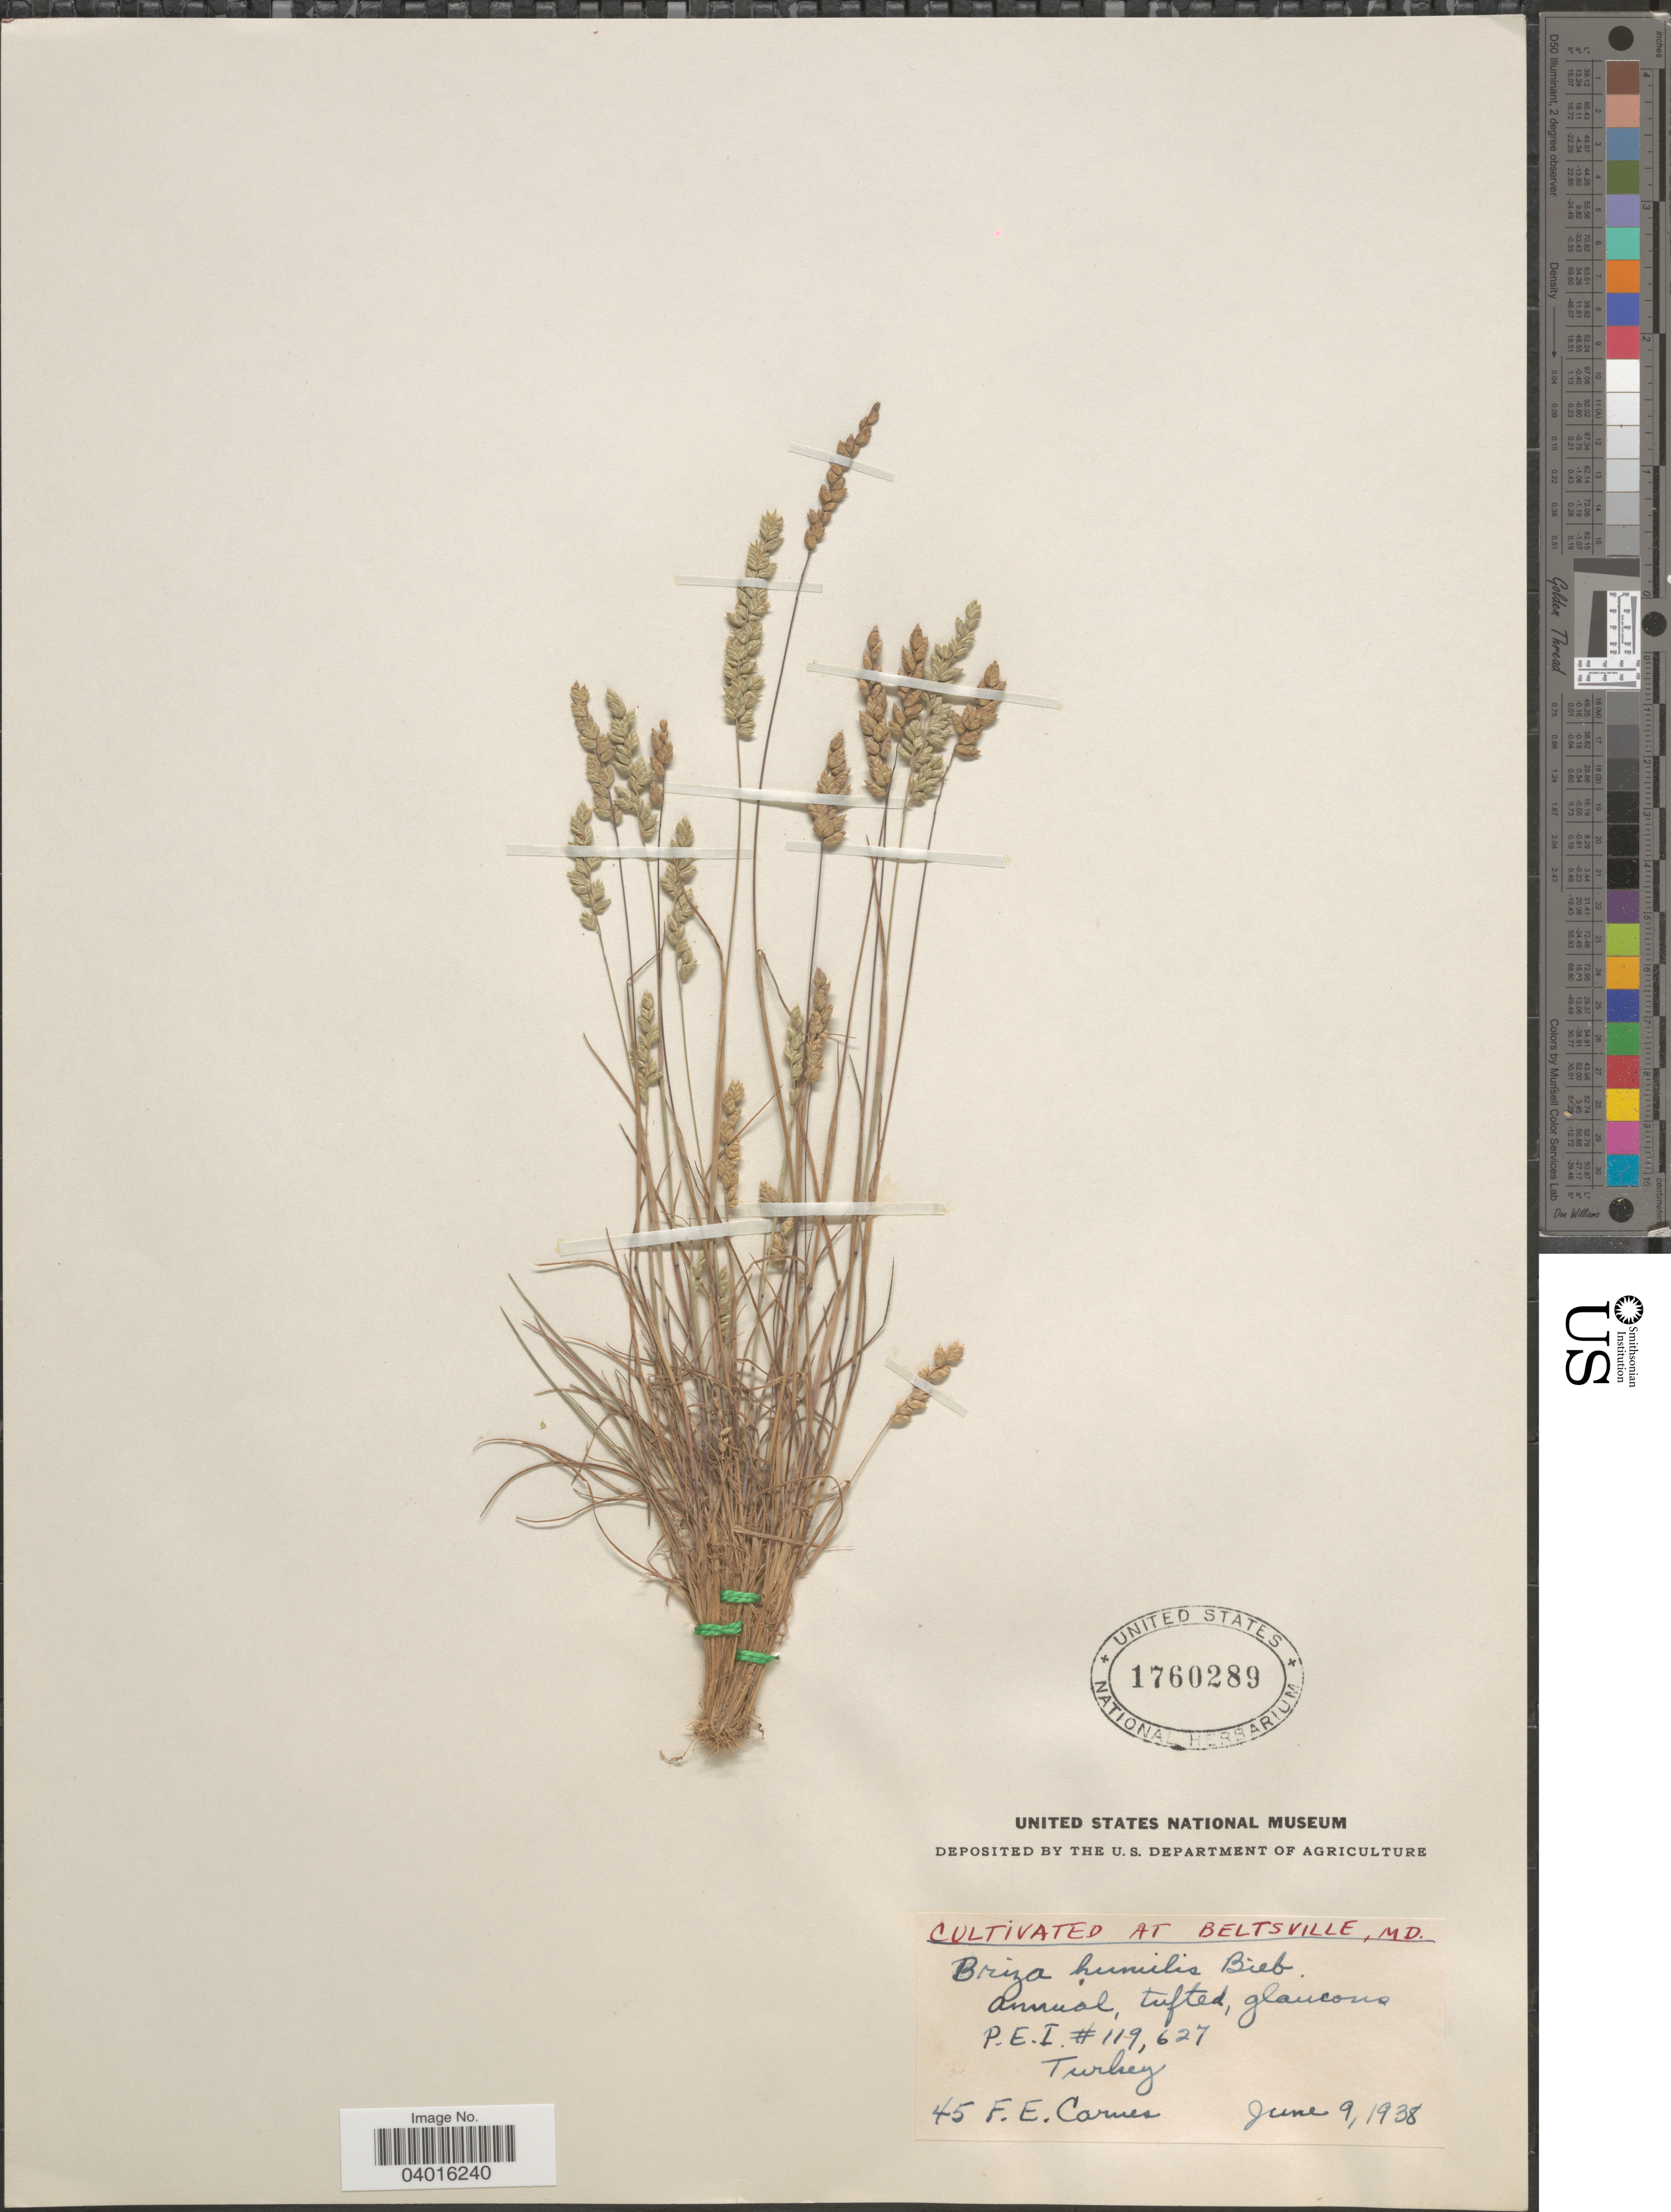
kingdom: Plantae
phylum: Tracheophyta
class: Liliopsida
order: Poales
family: Poaceae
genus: Briza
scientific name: Briza humilis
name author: M. Bieb.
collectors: F. Carnes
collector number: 45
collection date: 1938-06-09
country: United States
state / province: Maryland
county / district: Prince George's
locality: At Beltsville.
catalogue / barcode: US 1760289